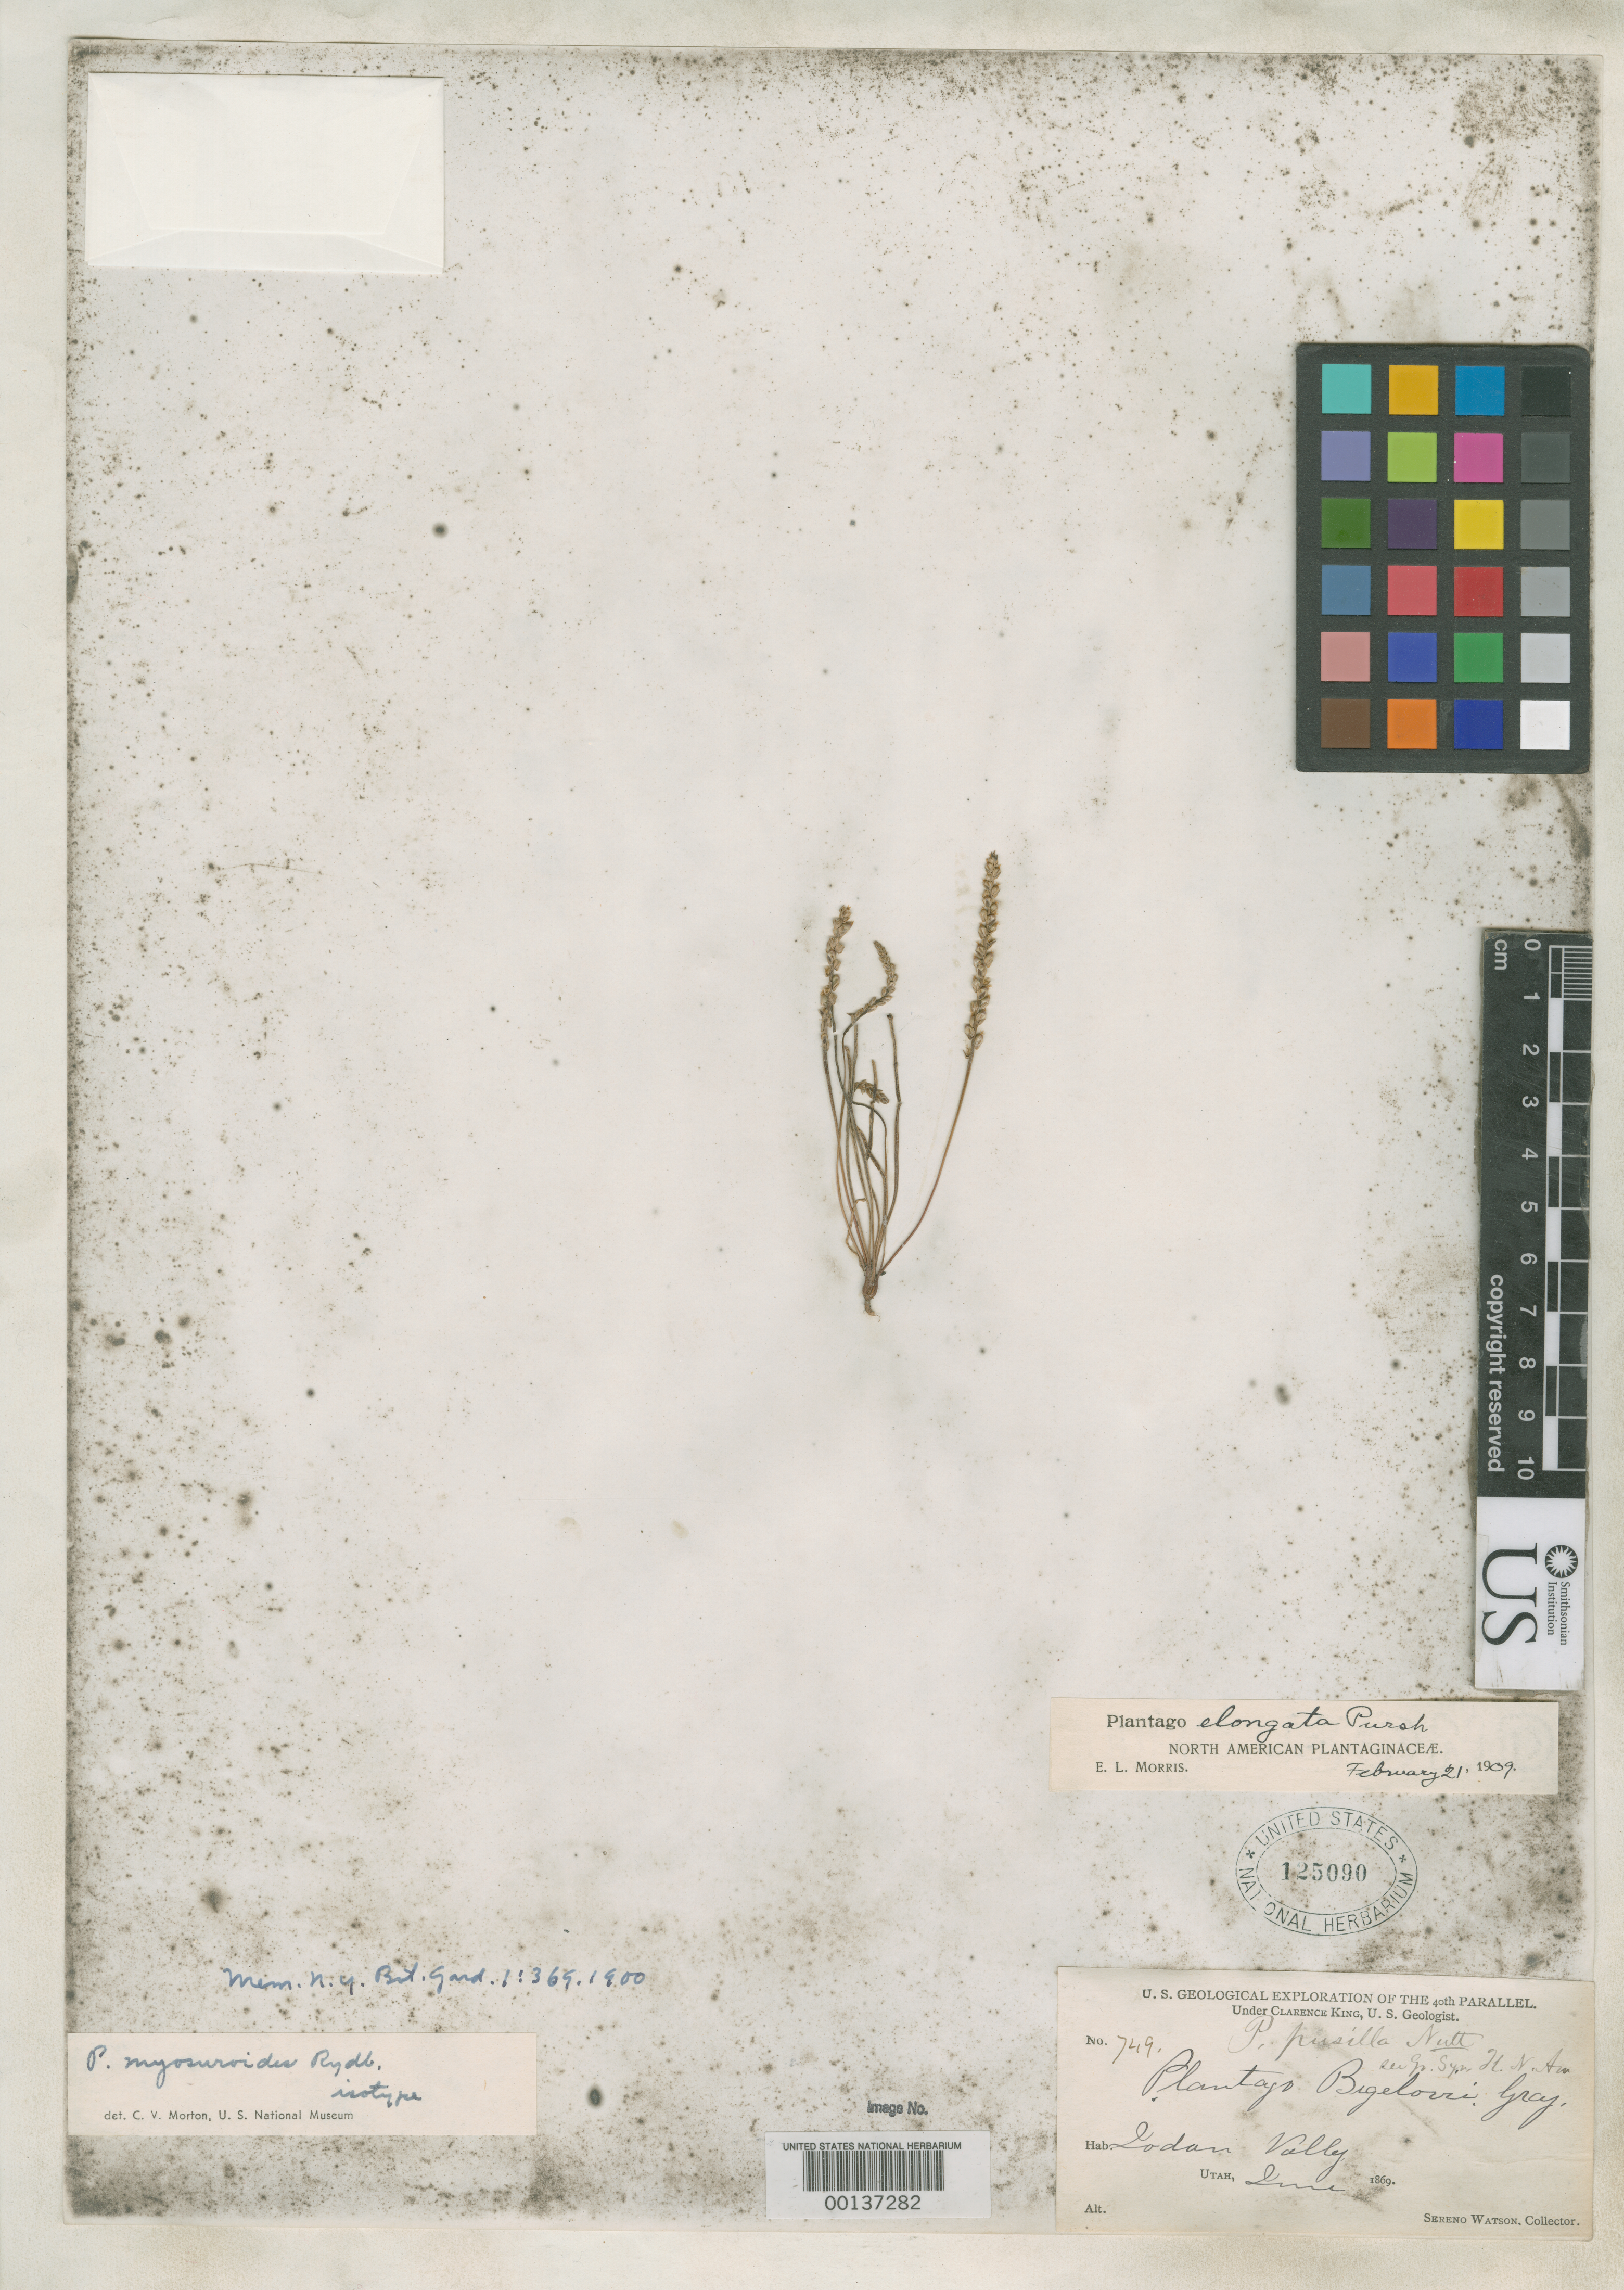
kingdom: Plantae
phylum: Tracheophyta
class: Magnoliopsida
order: Lamiales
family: Plantaginaceae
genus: Plantago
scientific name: Plantago myosuroides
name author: Rydb.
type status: Isotype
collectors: S. Watson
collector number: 749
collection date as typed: Jun 1869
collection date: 1869-06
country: United States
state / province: Utah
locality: Jordan Valley.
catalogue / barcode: US 125090